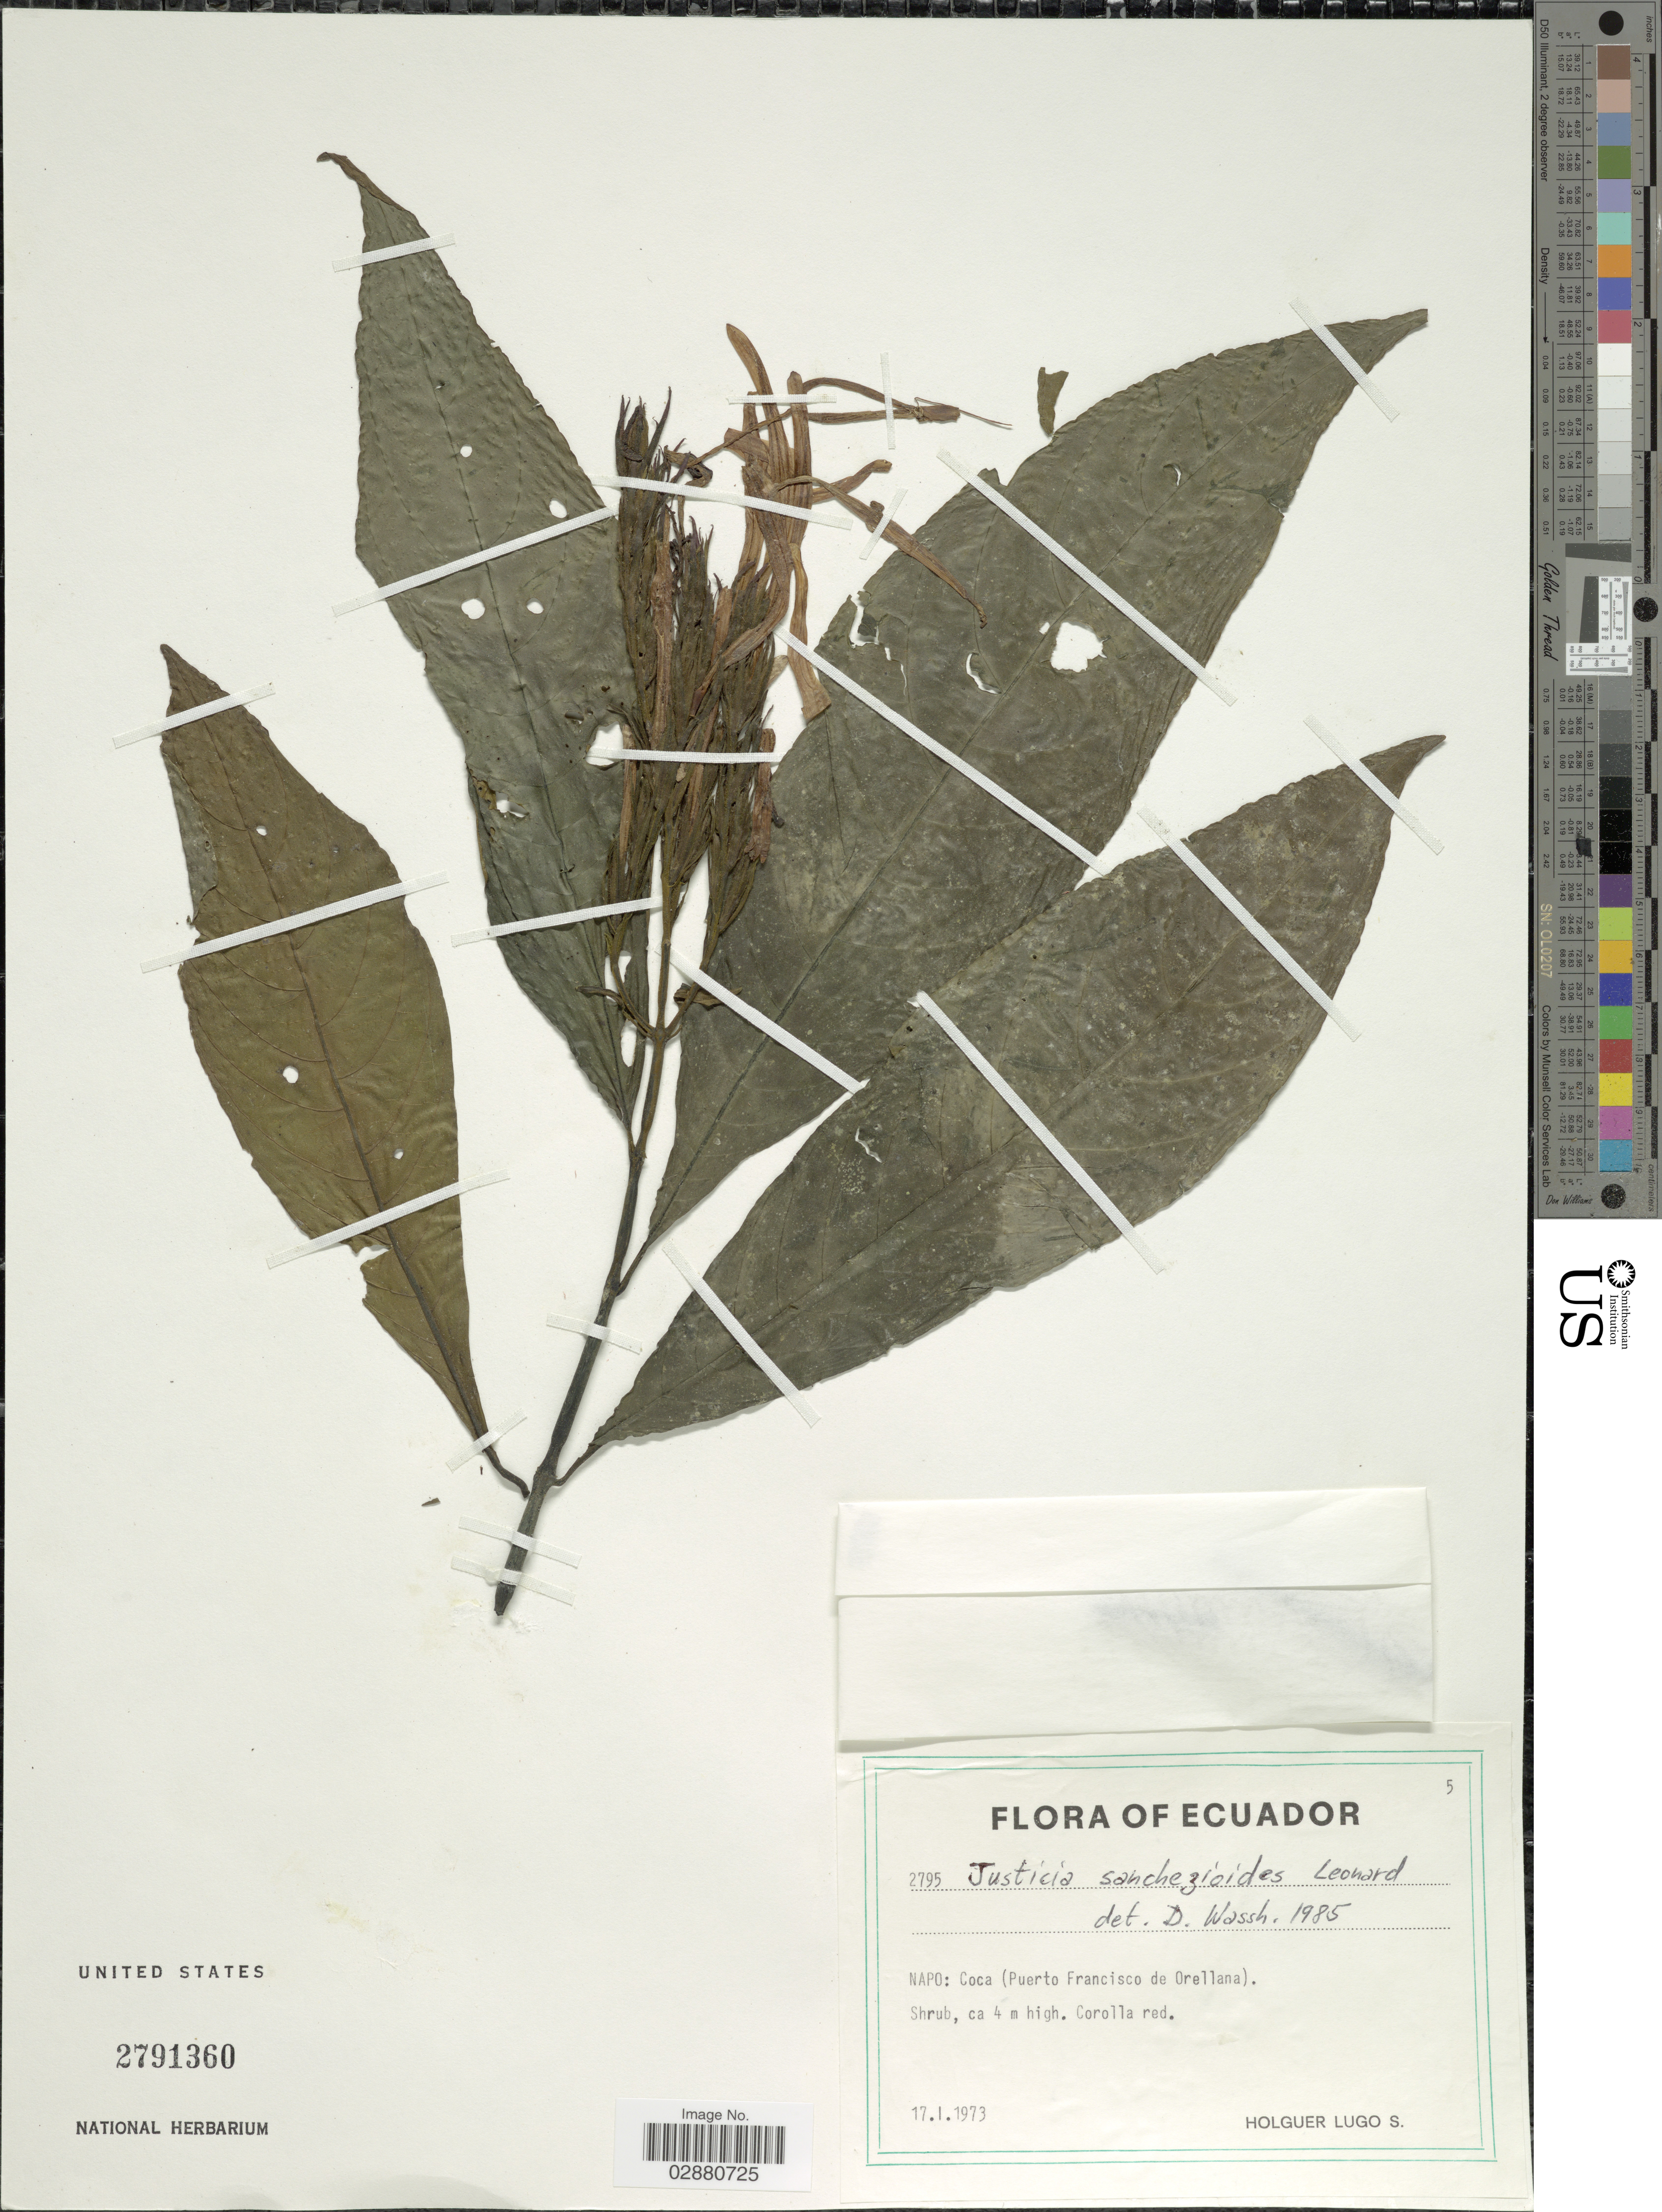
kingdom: Plantae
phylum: Tracheophyta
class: Magnoliopsida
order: Lamiales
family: Acanthaceae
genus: Justicia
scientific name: Justicia sanchezioides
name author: Leonard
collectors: H. Lugo S.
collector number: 2795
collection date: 1973-01-17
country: Ecuador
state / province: Napo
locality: Coca (Puerto Francisco de Orellana).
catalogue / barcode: US 2791360